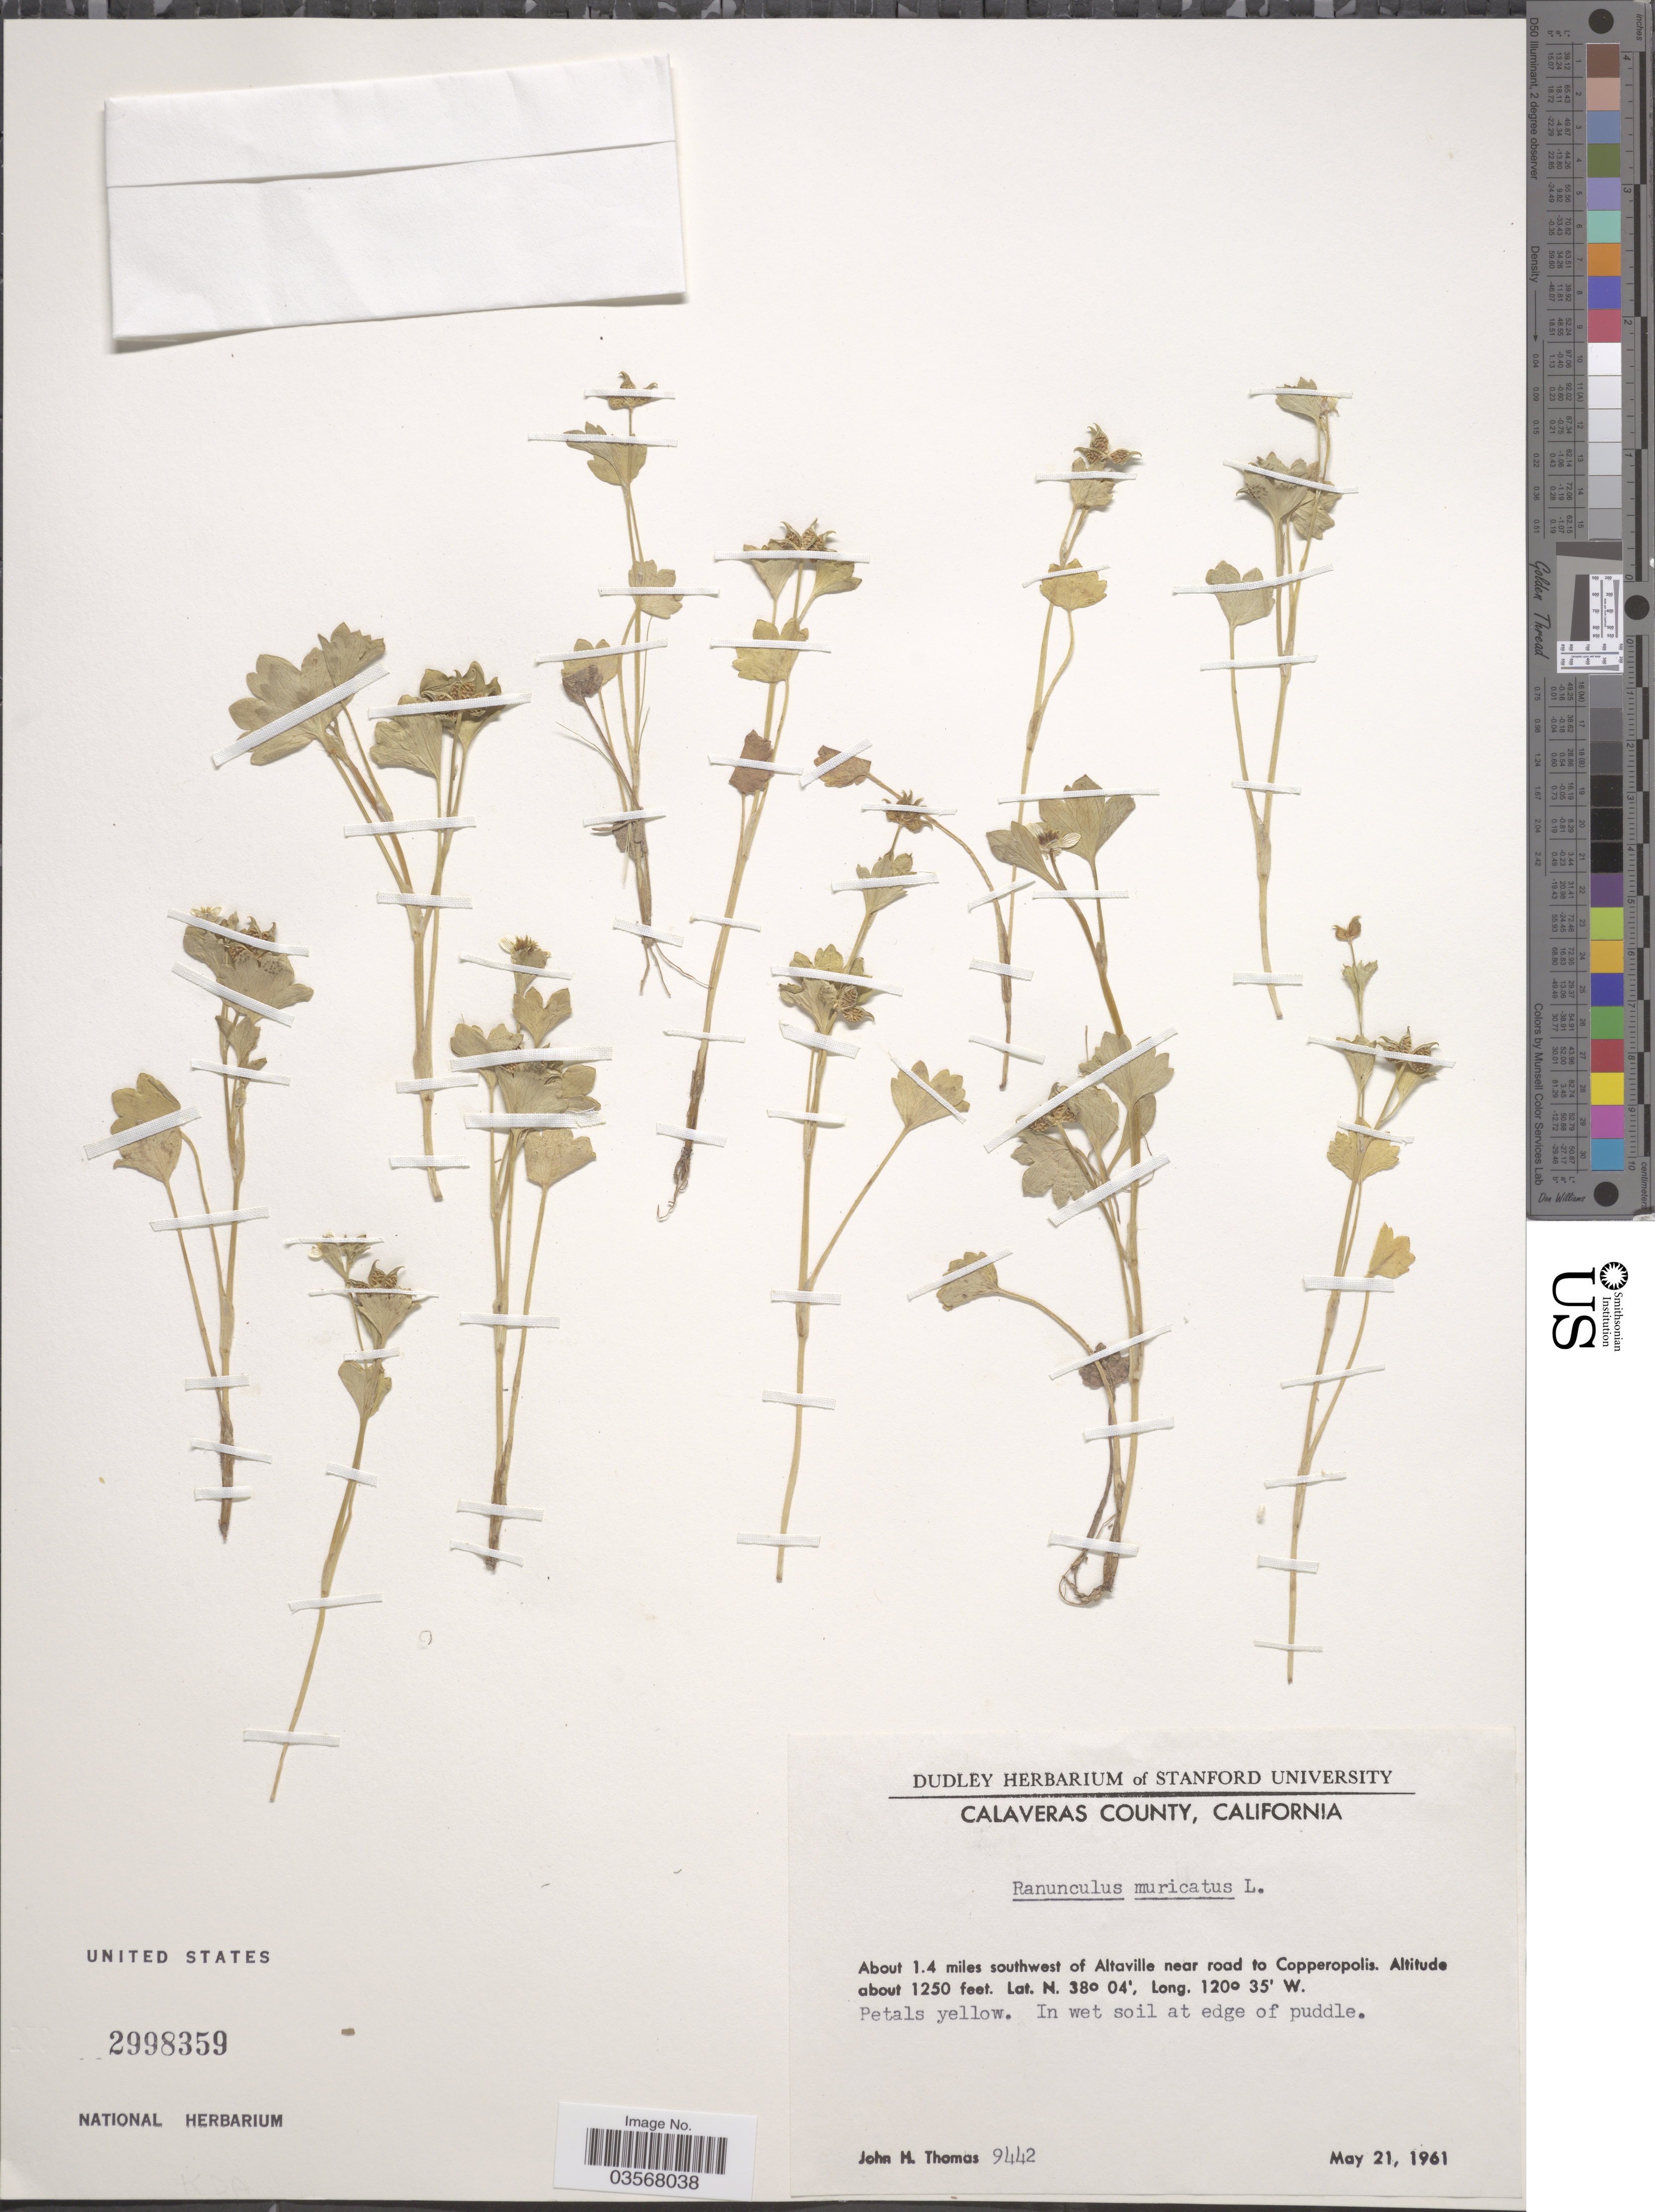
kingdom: Plantae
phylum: Tracheophyta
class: Magnoliopsida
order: Ranunculales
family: Ranunculaceae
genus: Ranunculus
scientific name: Ranunculus muricatus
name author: L.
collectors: J. H. Thomas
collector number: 9442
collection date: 1961-05-21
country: United States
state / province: California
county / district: Calaveras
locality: Calaveras County. About 1.4 miles southwest of Altaville near road to Copperopolis.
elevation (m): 381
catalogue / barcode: US 2998359